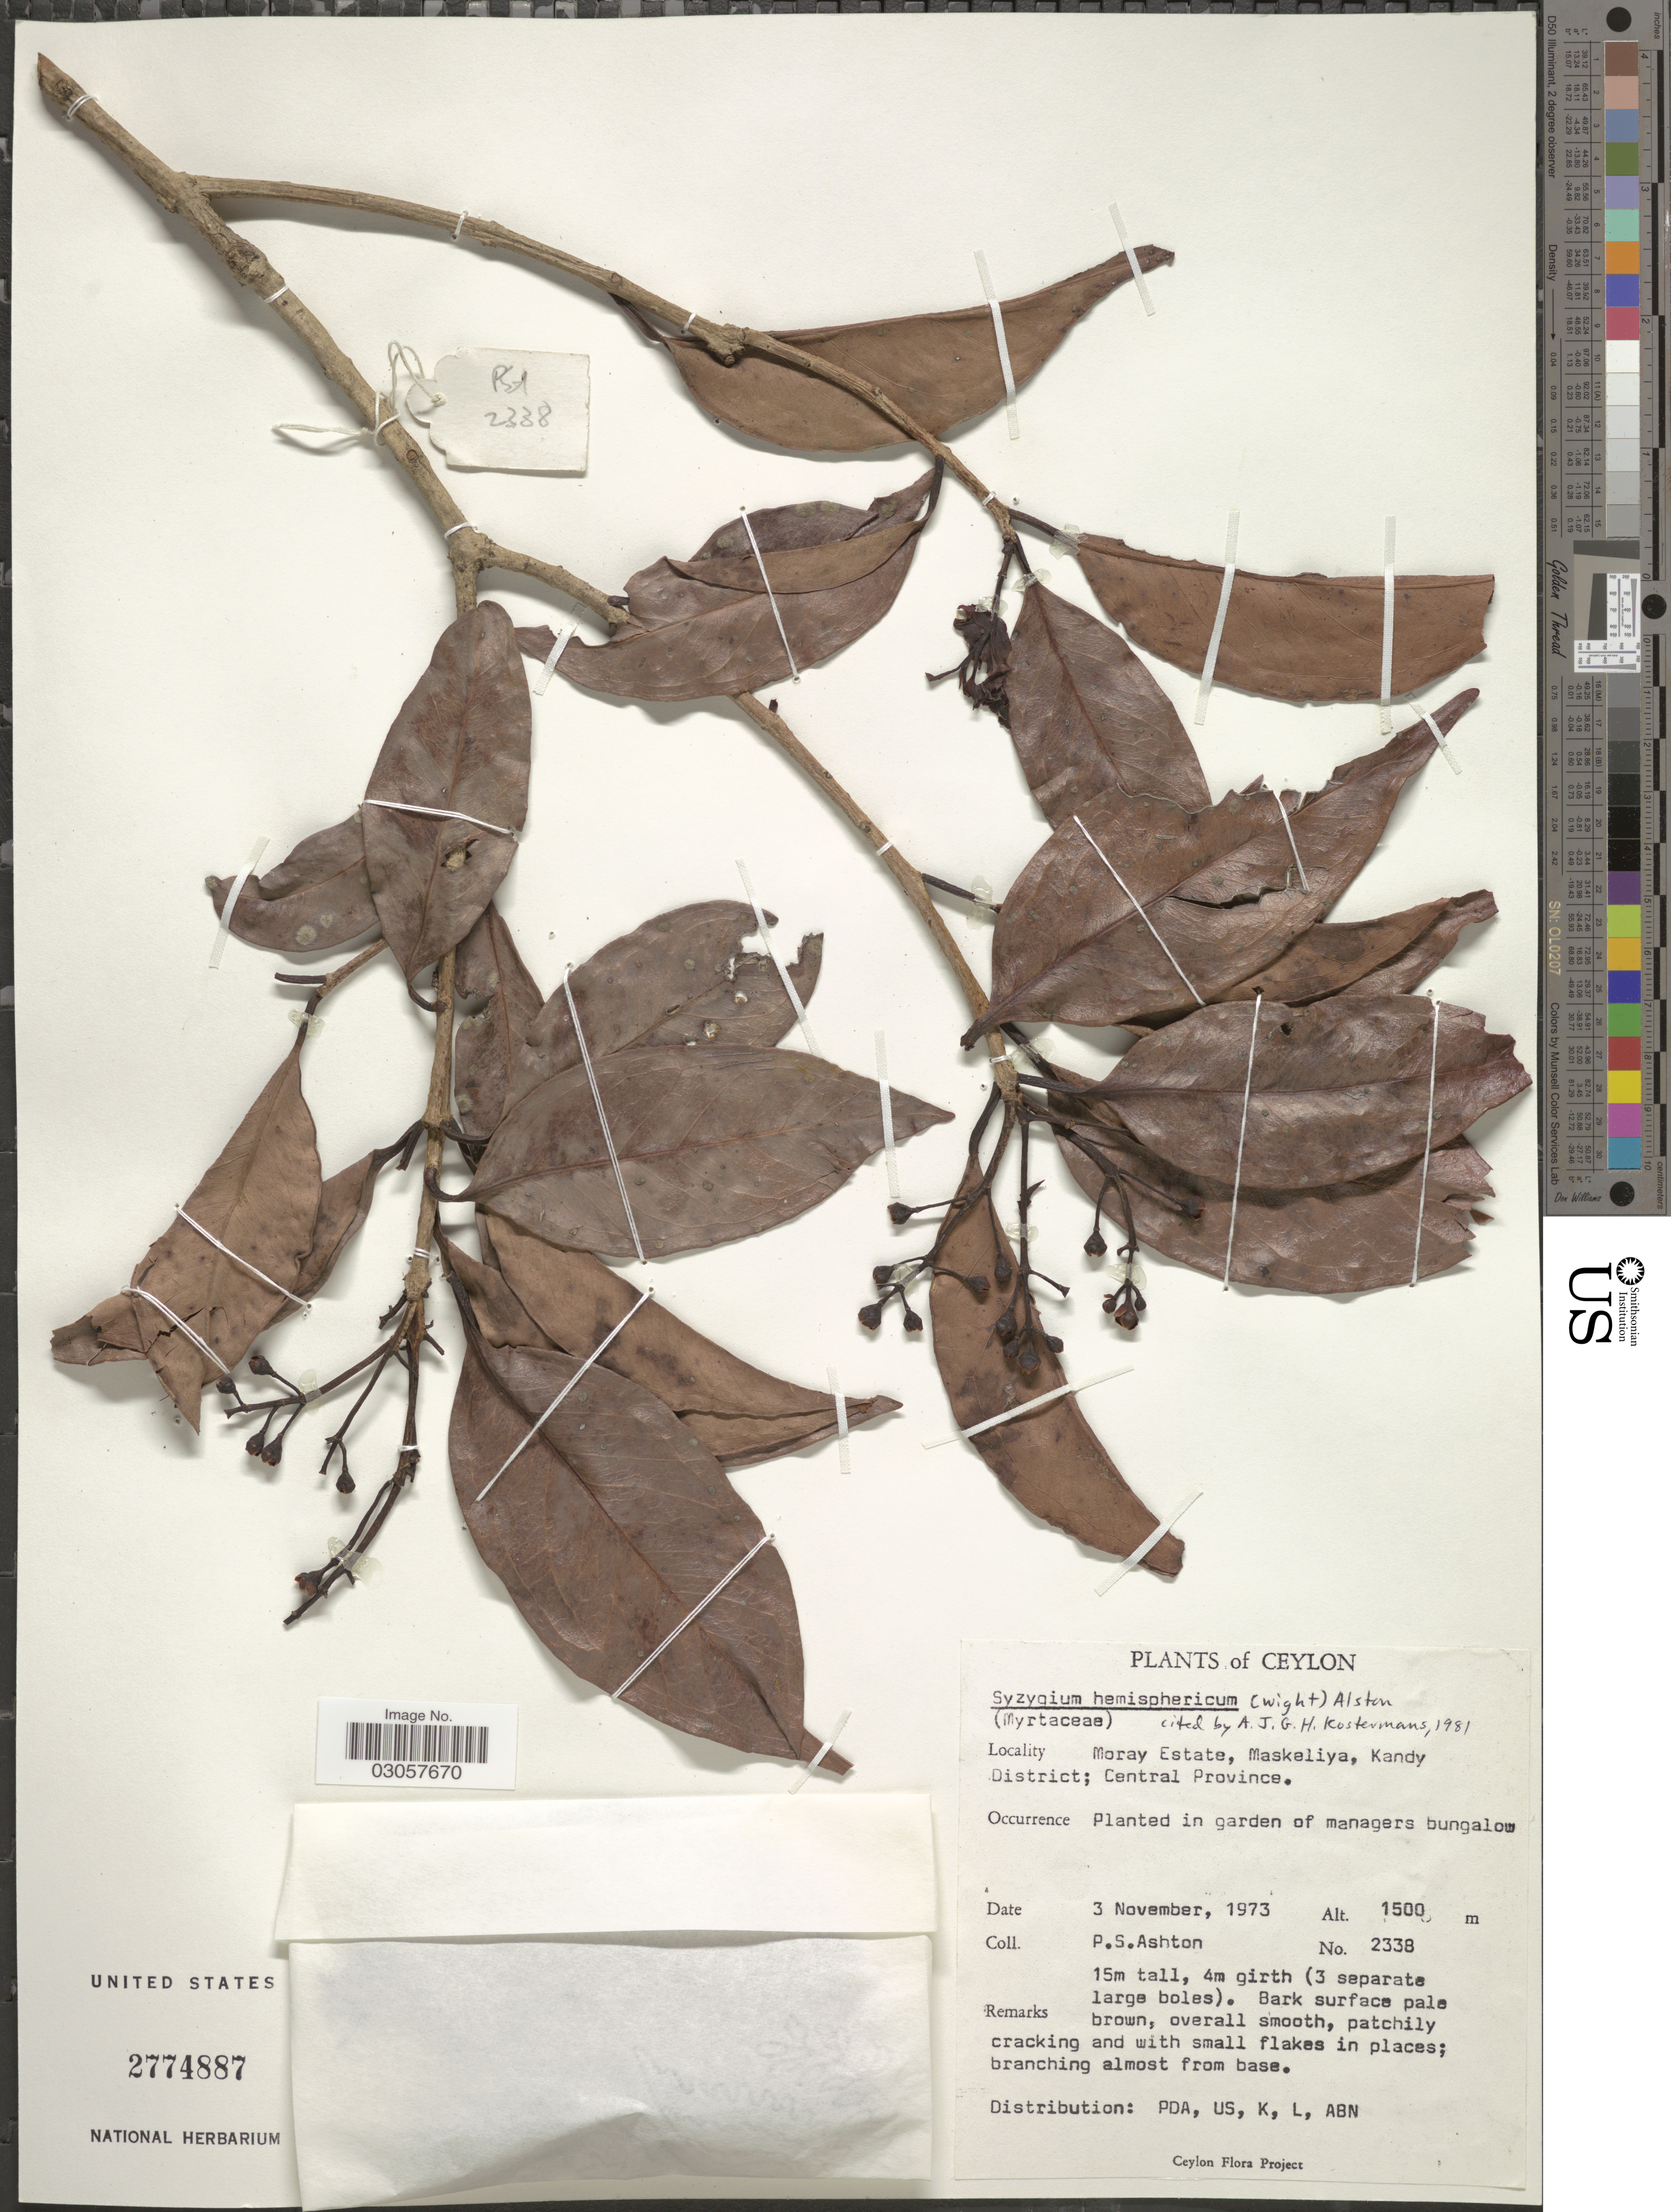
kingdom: Plantae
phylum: Tracheophyta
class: Magnoliopsida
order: Myrtales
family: Myrtaceae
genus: Syzygium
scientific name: Syzygium hemisphericum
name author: (Wight) Alston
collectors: P. S. Ashton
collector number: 2338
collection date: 1973-11-03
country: Sri Lanka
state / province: Central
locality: Ceylon. Moray Estate, Maskeliya, Kandy District.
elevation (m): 1500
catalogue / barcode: US 2774887